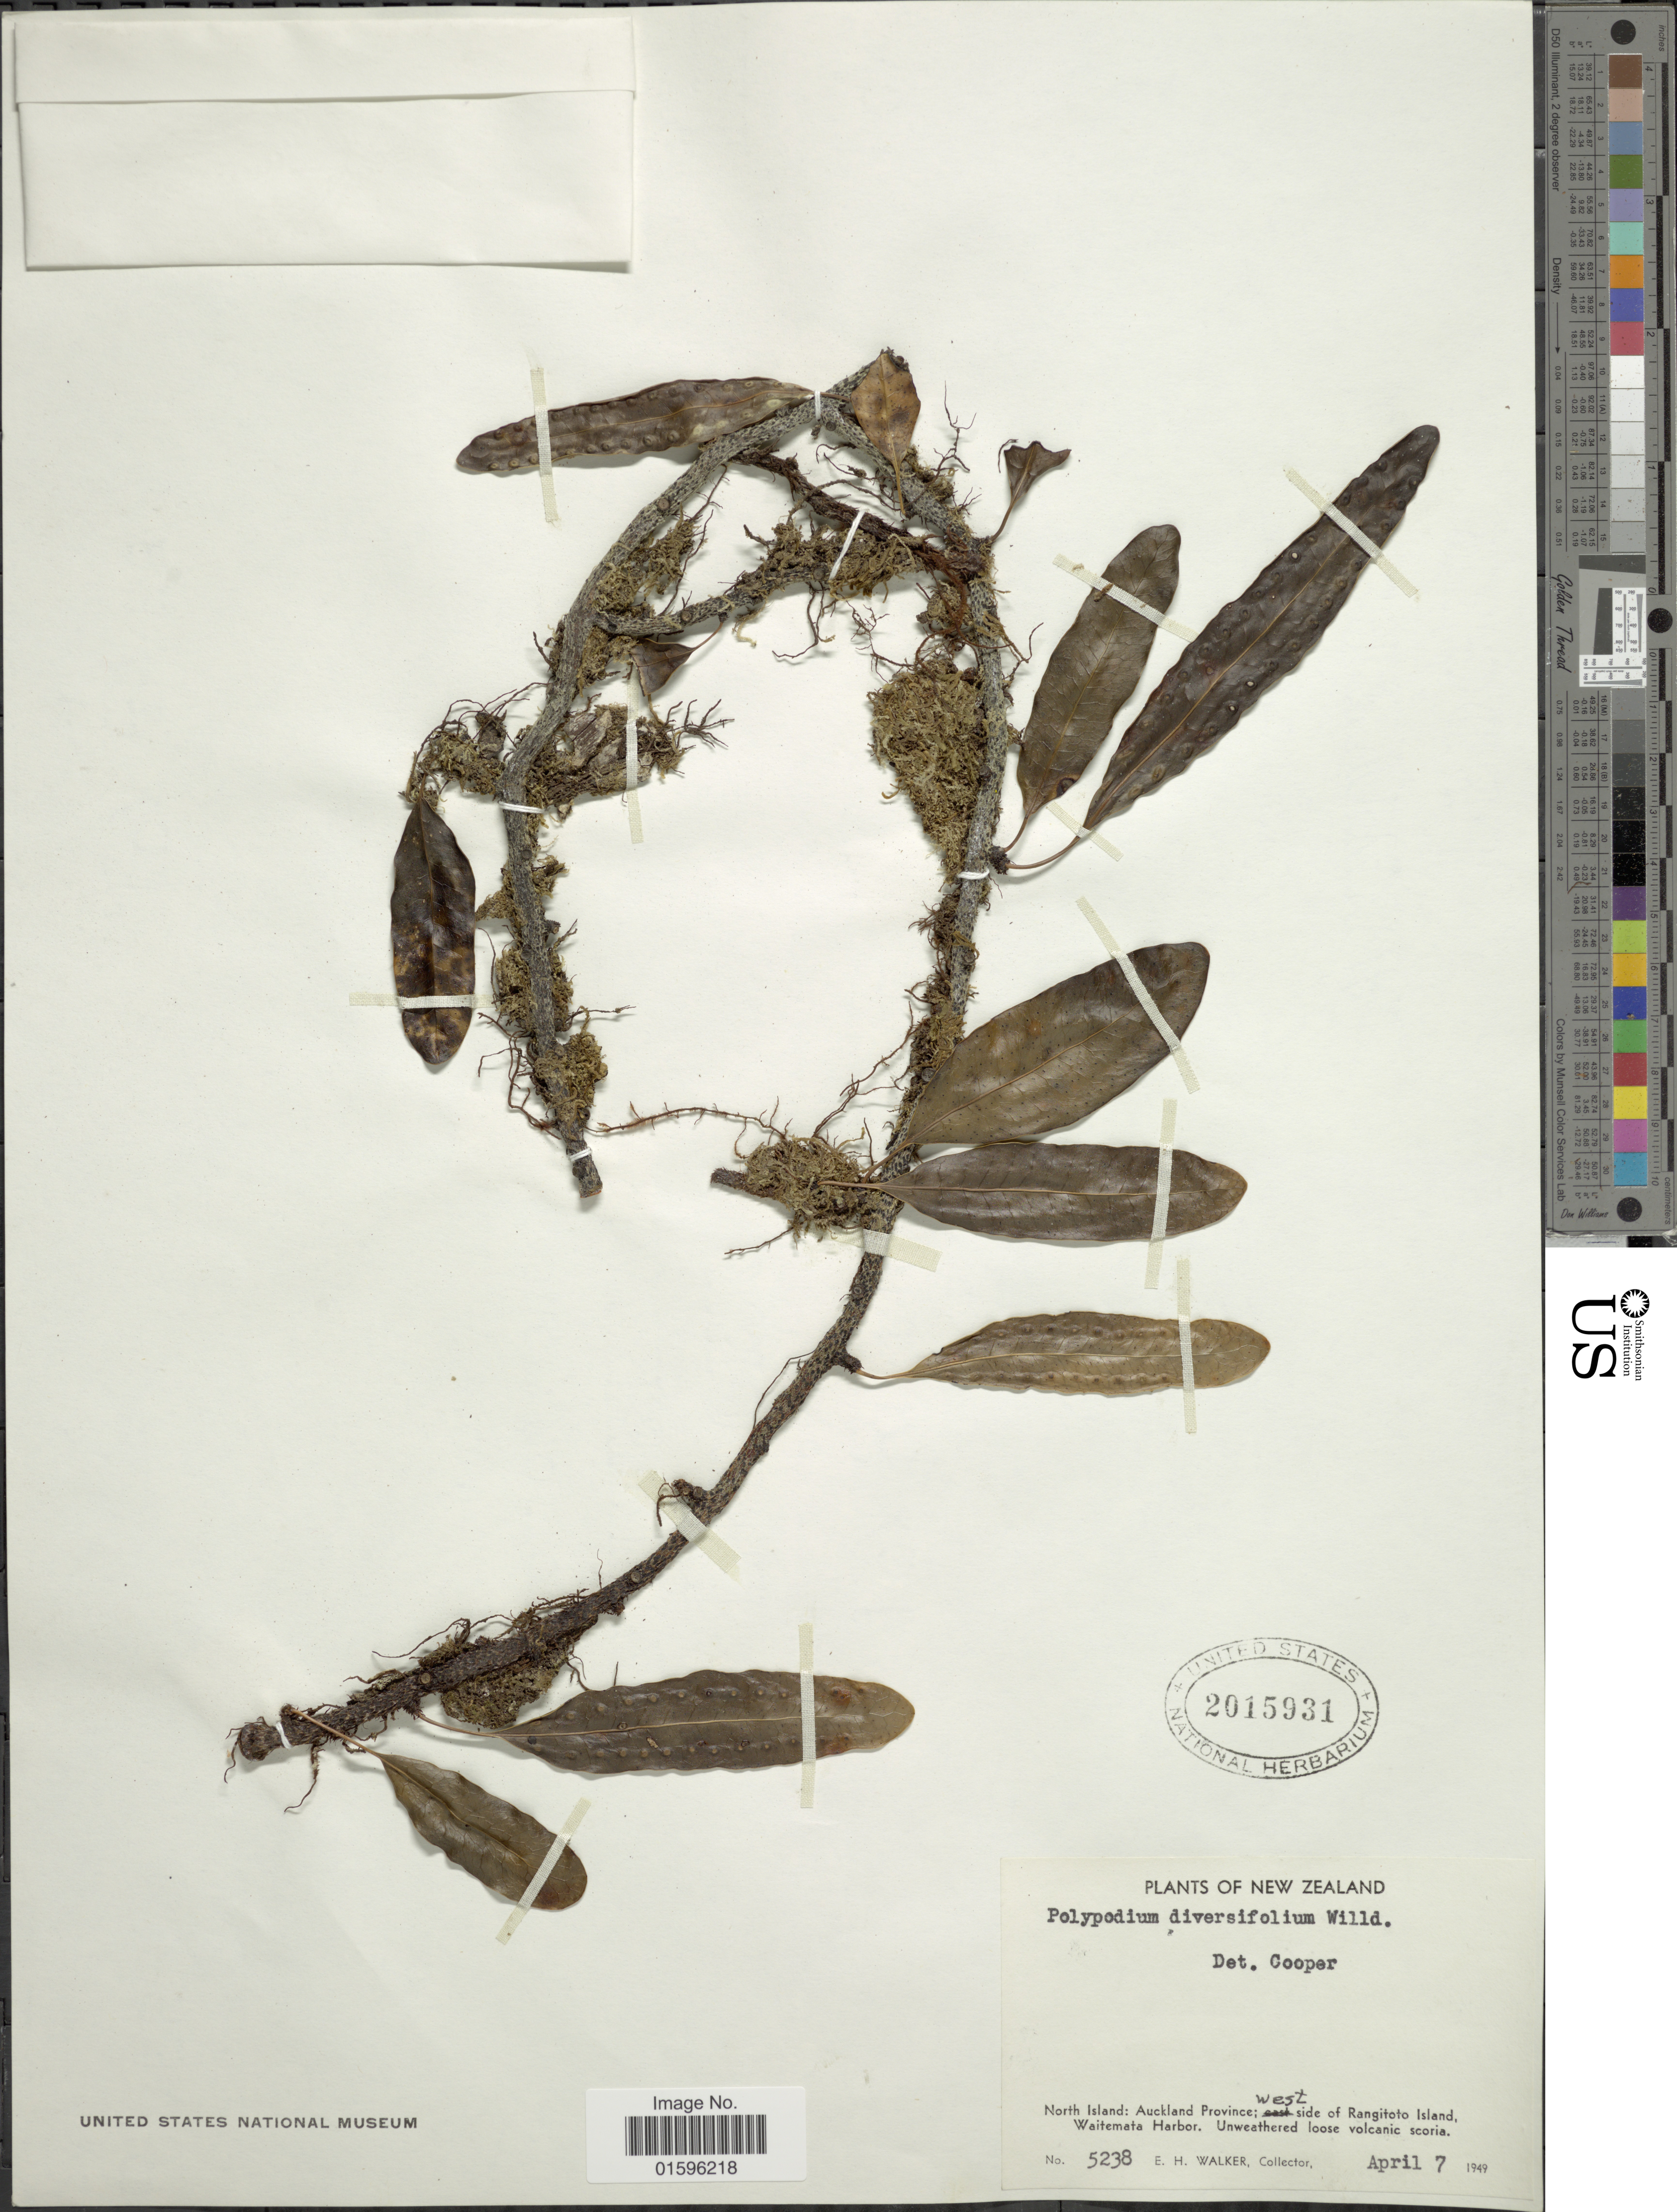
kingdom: Plantae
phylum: Tracheophyta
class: Polypodiopsida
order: Polypodiales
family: Polypodiaceae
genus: Polypodium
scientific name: Polypodium diversifolium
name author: Sw.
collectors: E. H. Walker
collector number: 5238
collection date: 1949-04-07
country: New Zealand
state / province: Auckland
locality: North Island: Auckland Province: west side of Rangitoto Island, Waitemata Harbor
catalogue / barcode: US 2015931